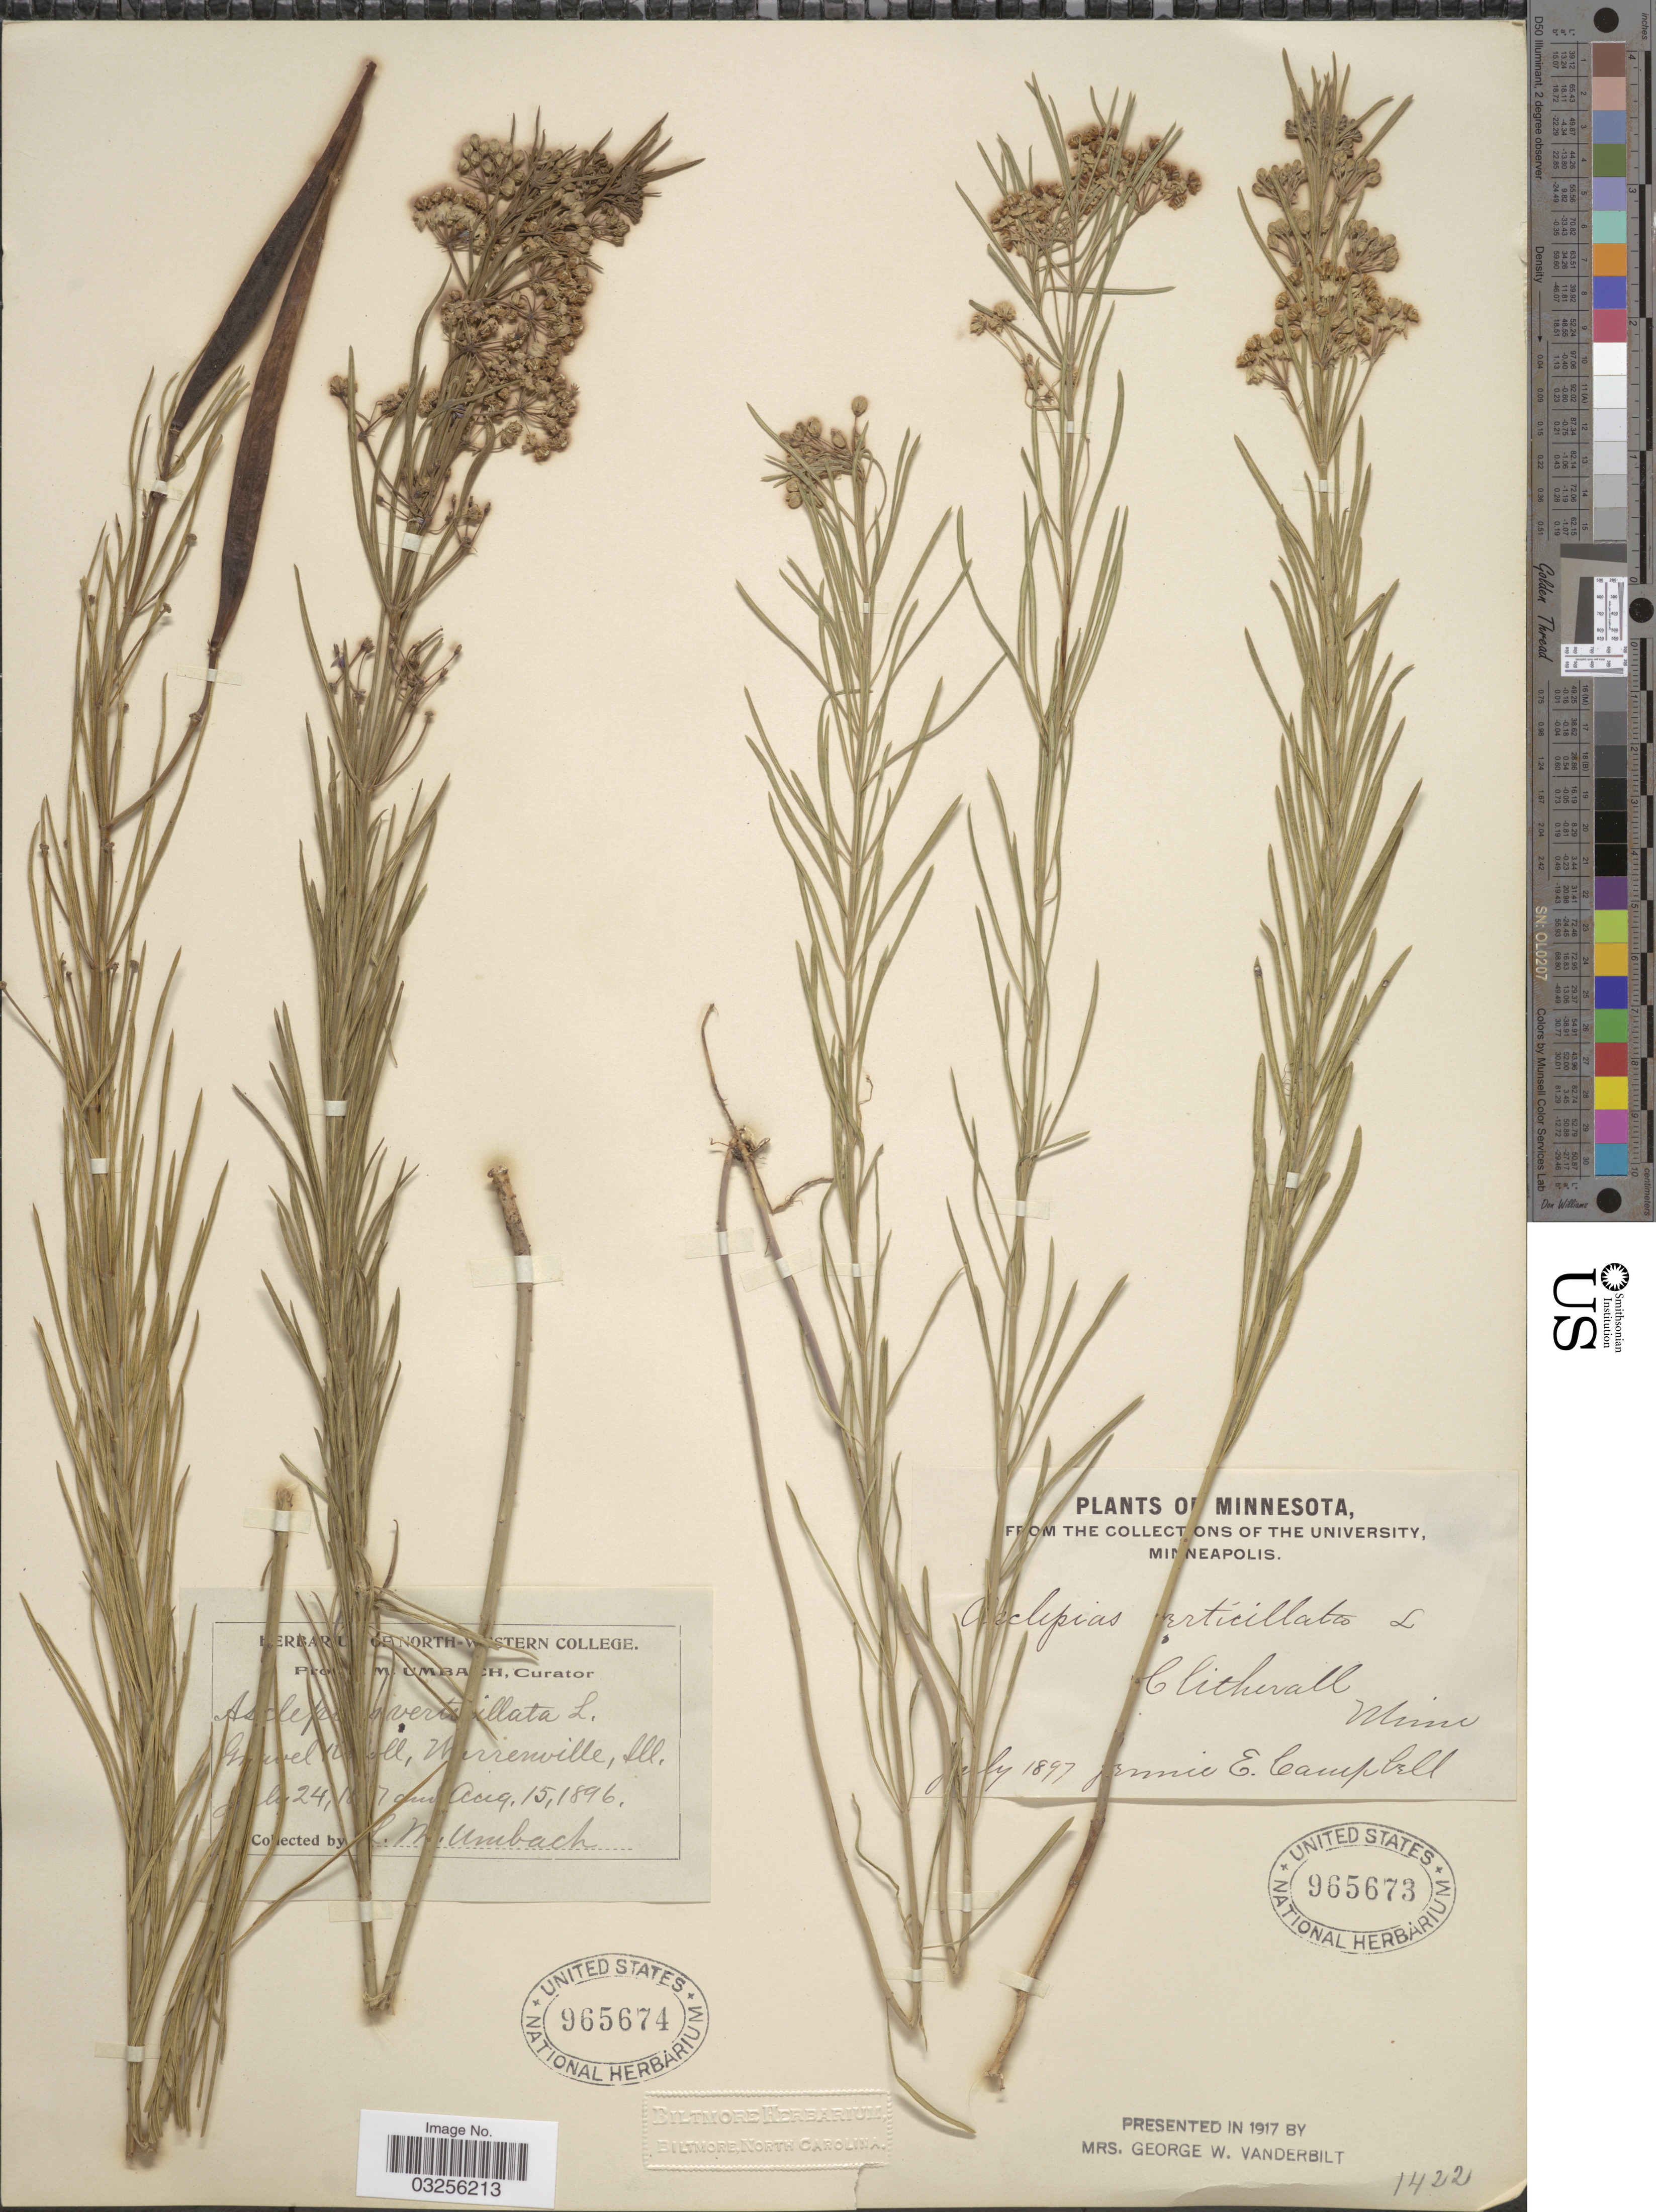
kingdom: Plantae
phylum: Tracheophyta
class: Magnoliopsida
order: Gentianales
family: Apocynaceae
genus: Asclepias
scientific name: Asclepias verticillata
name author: L.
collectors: L. M. Umbach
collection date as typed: July 24, ! and Aug. 15, 1896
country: United States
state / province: Illinois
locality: Gravel [illegible text], Warrenville.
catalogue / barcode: US 965674-2